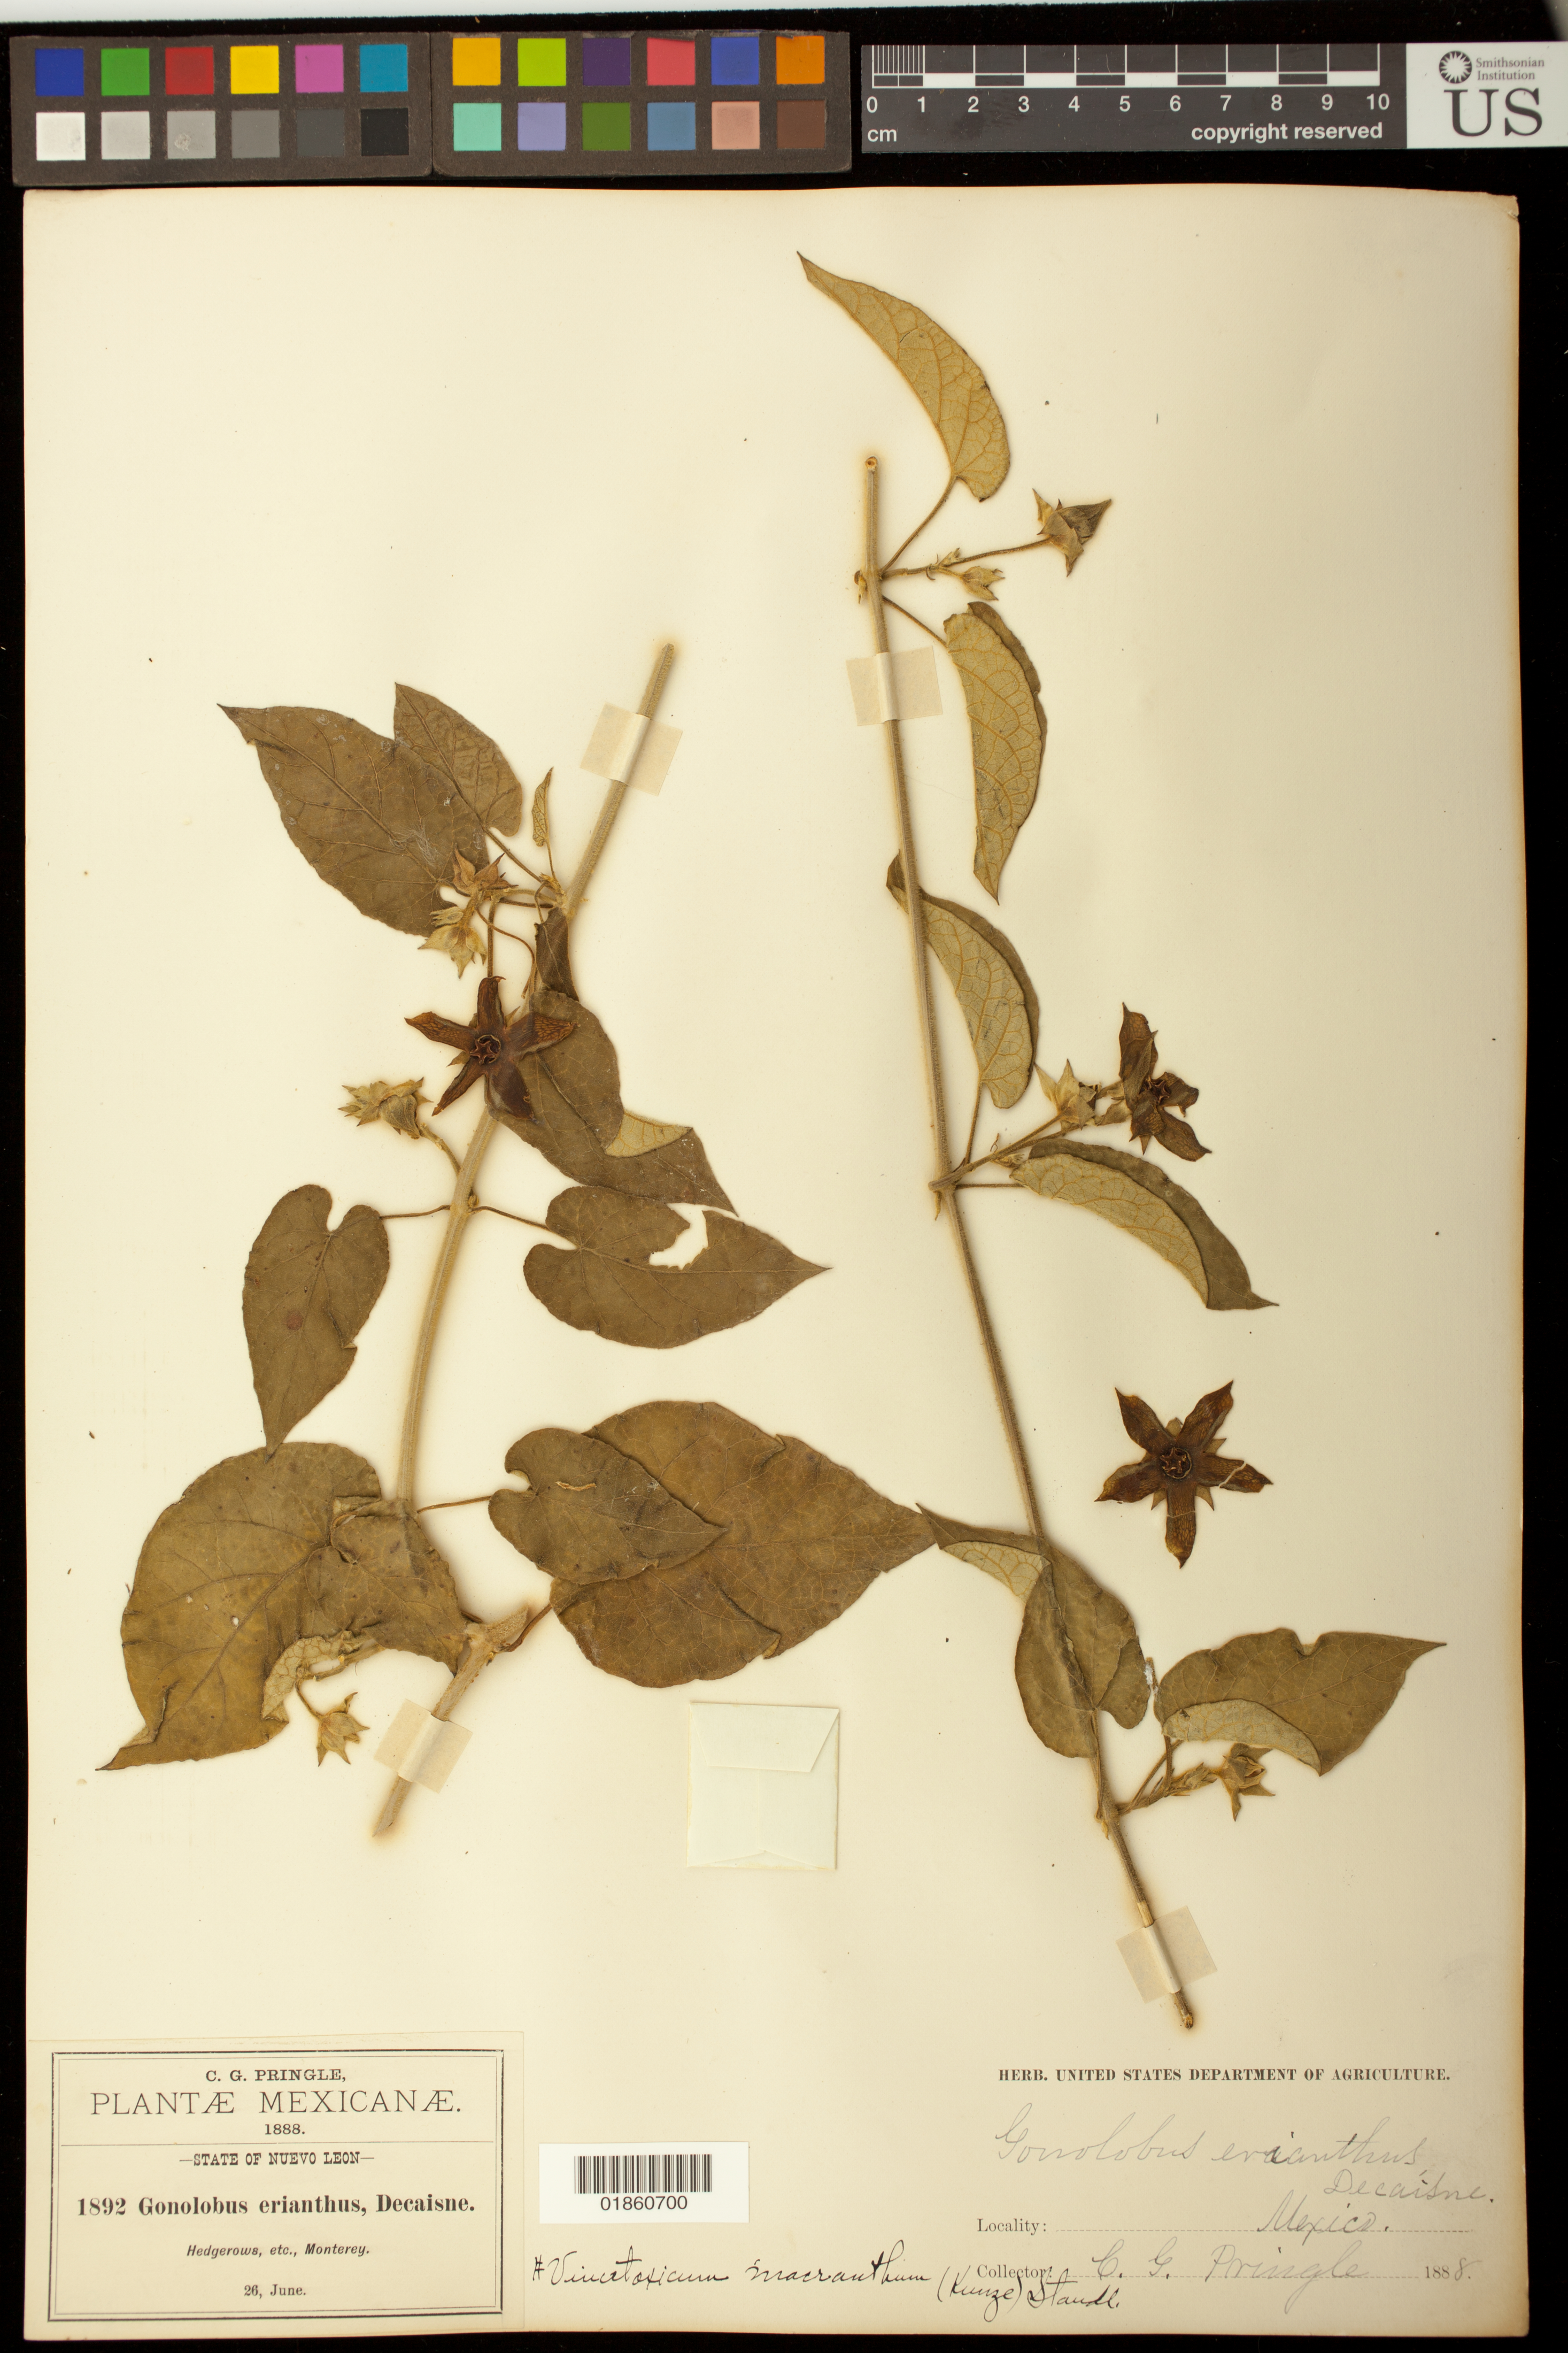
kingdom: Plantae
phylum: Tracheophyta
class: Magnoliopsida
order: Gentianales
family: Apocynaceae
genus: Gonolobus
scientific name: Gonolobus macranthus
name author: Kunze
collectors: C. G. Pringle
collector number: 1892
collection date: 1888-06-26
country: Mexico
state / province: Nuevo León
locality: Monterey